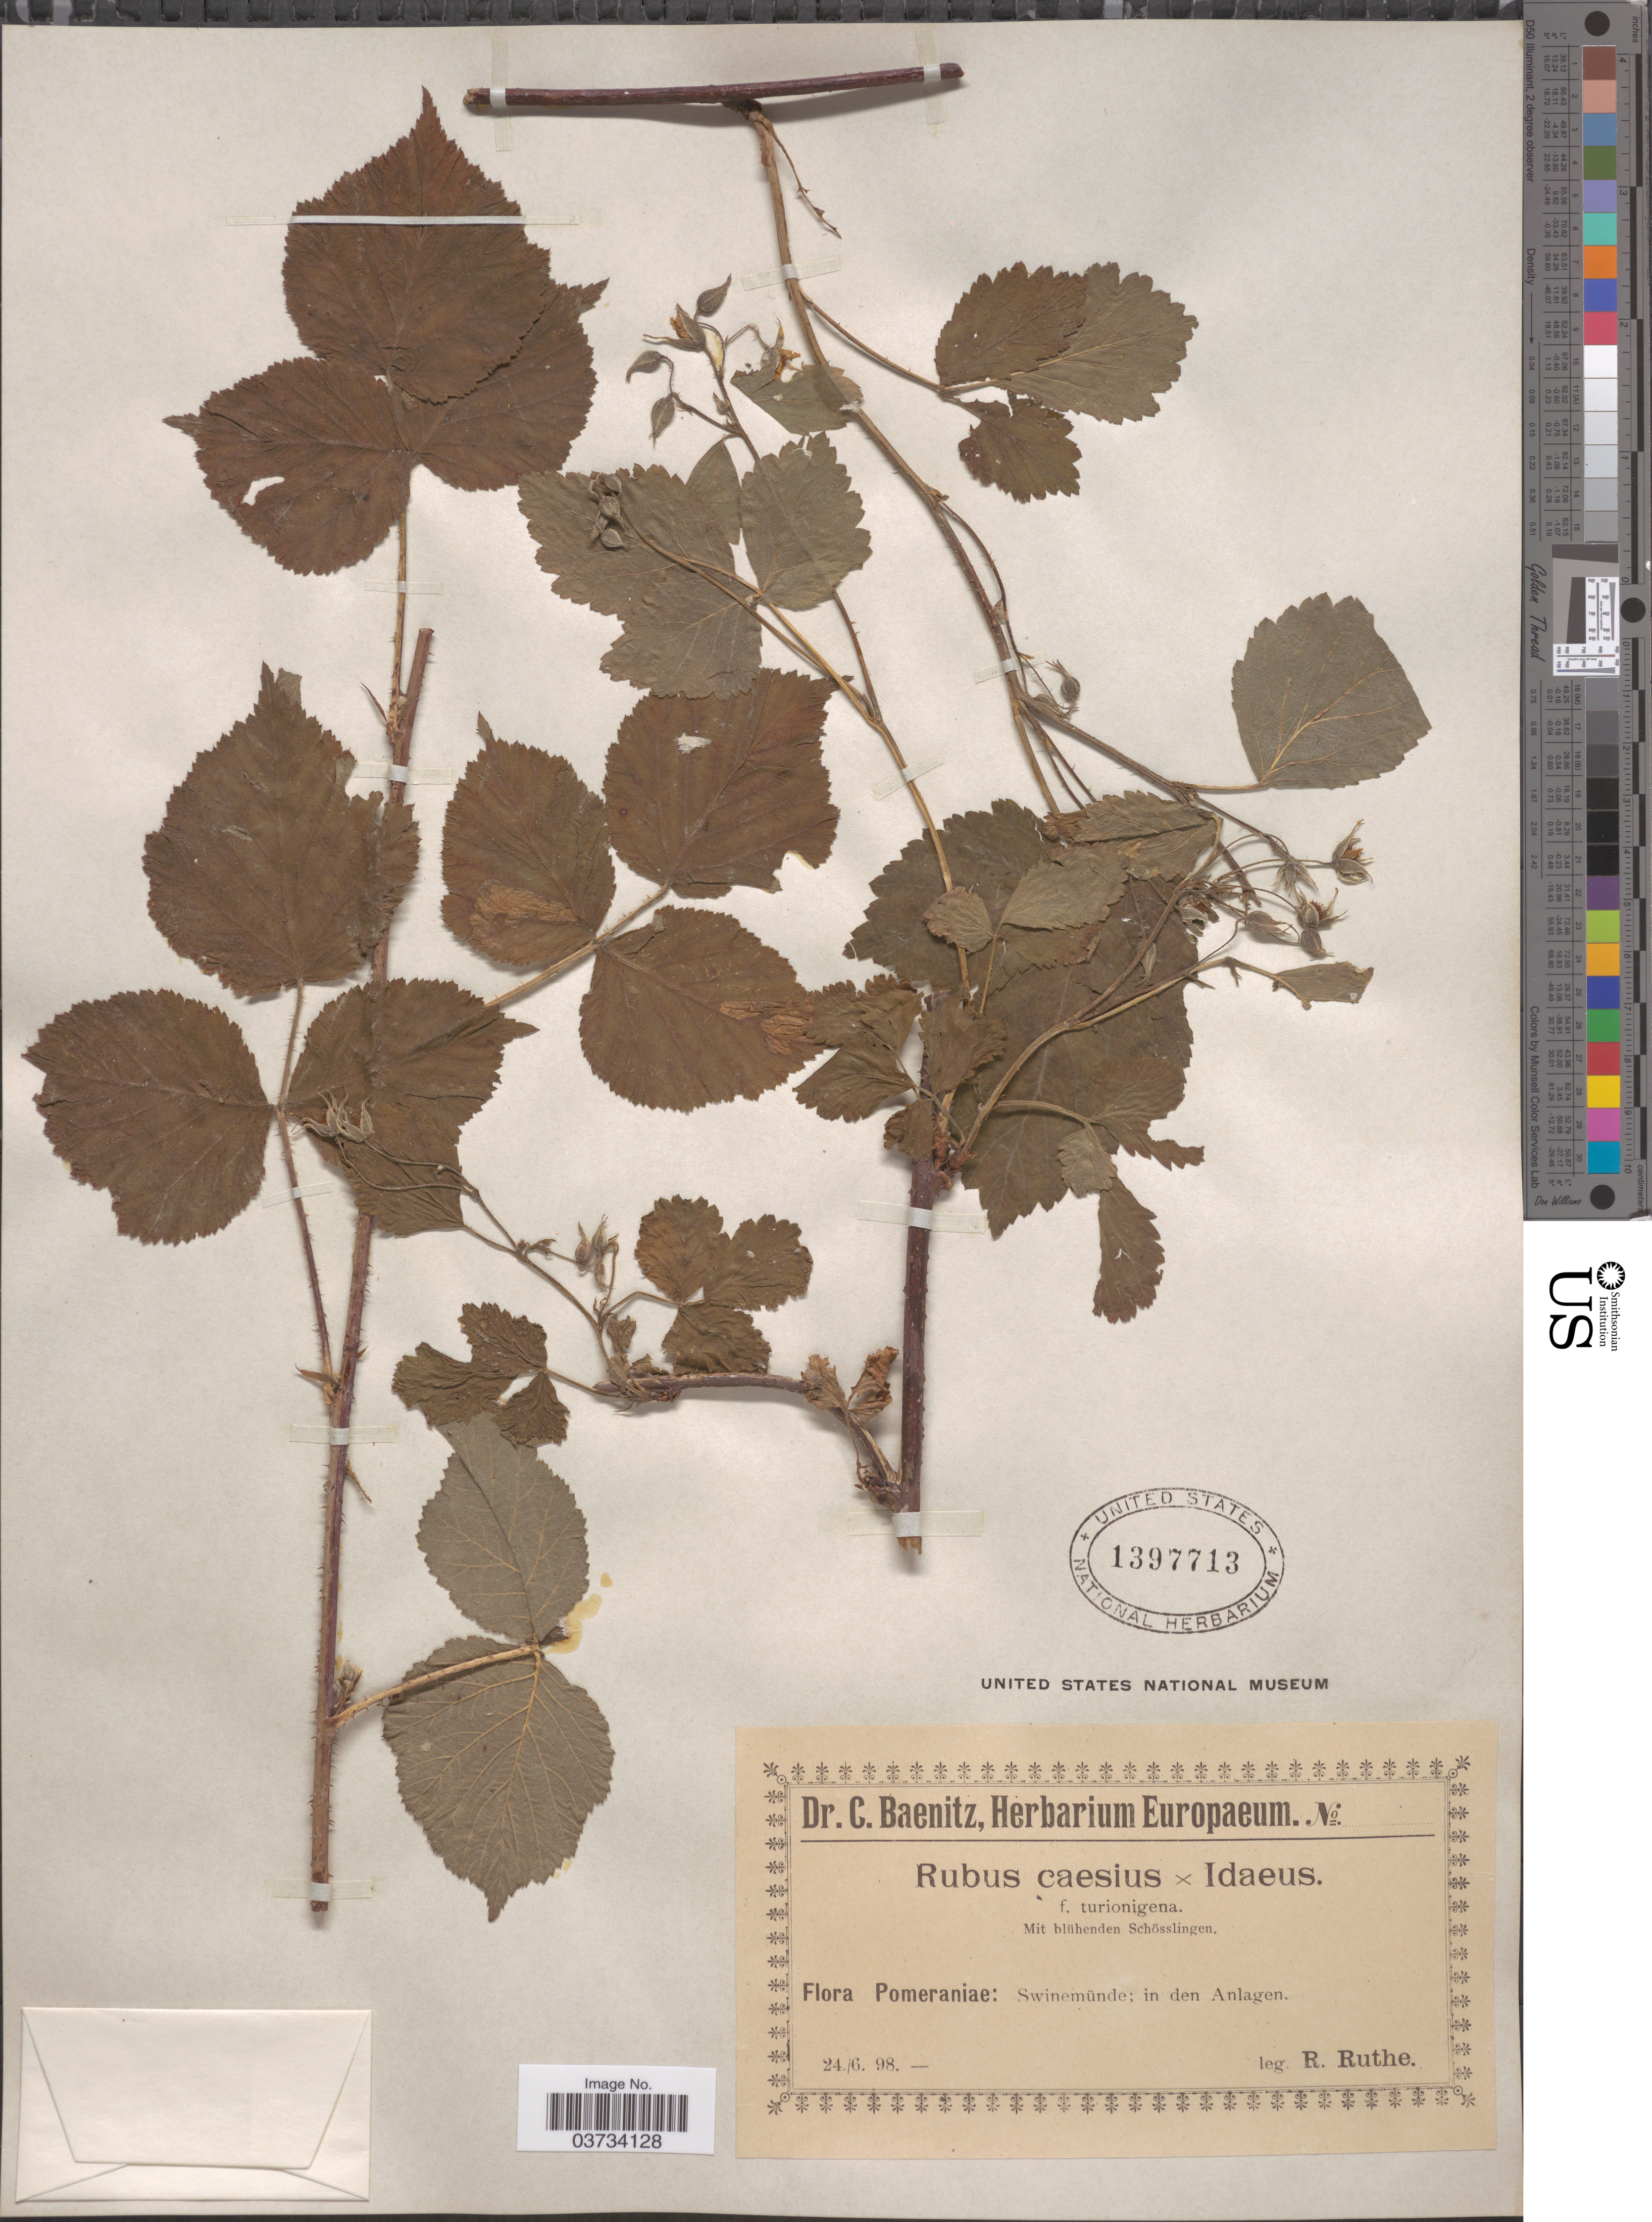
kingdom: Plantae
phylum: Tracheophyta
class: Magnoliopsida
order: Rosales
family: Rosaceae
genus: Rubus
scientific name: Rubus caesius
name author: L.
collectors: R. Ruthe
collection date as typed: Transcribed d/m/y: 24/6/98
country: Poland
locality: Pomeraniae: Swinemünde; in den Anlagen.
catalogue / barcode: US 1397713